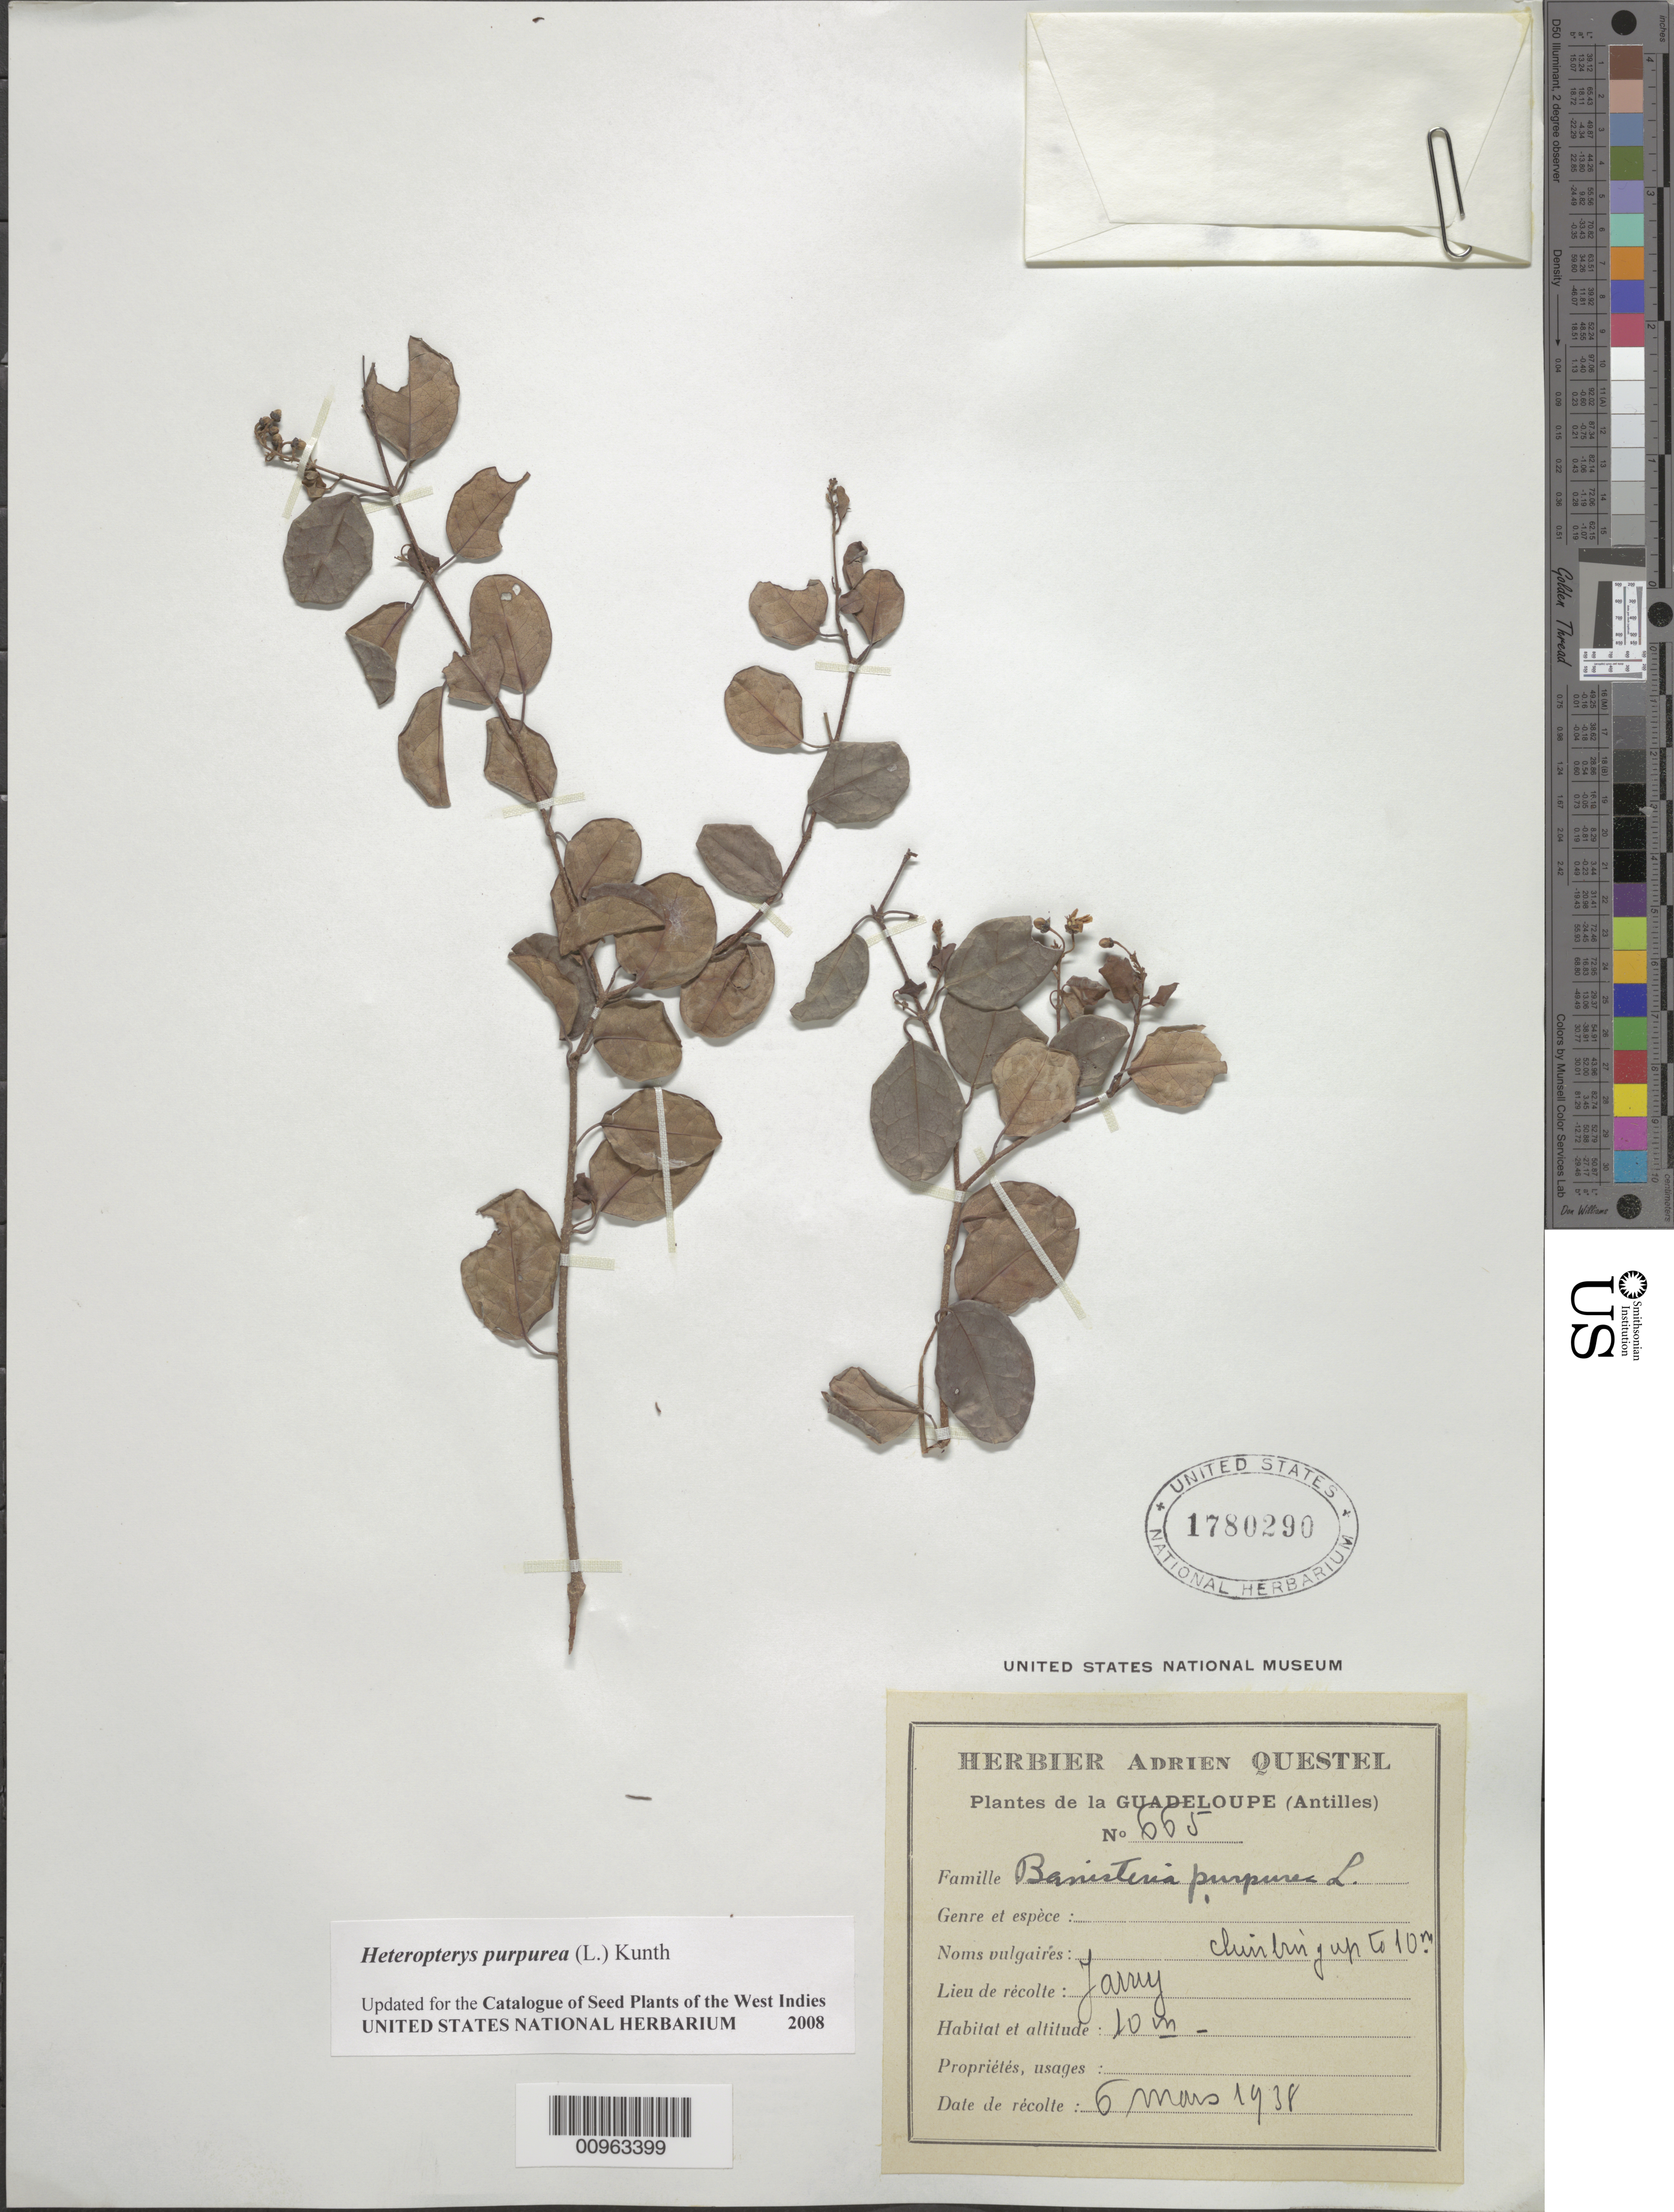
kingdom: Plantae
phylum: Tracheophyta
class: Magnoliopsida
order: Malpighiales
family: Malpighiaceae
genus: Heteropterys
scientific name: Heteropterys purpurea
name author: (L.) Kunth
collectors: A. Questel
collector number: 665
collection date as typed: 06 Mar 1938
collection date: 1938-03-06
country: Guadeloupe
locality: Jarry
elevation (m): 10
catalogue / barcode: US 1780290